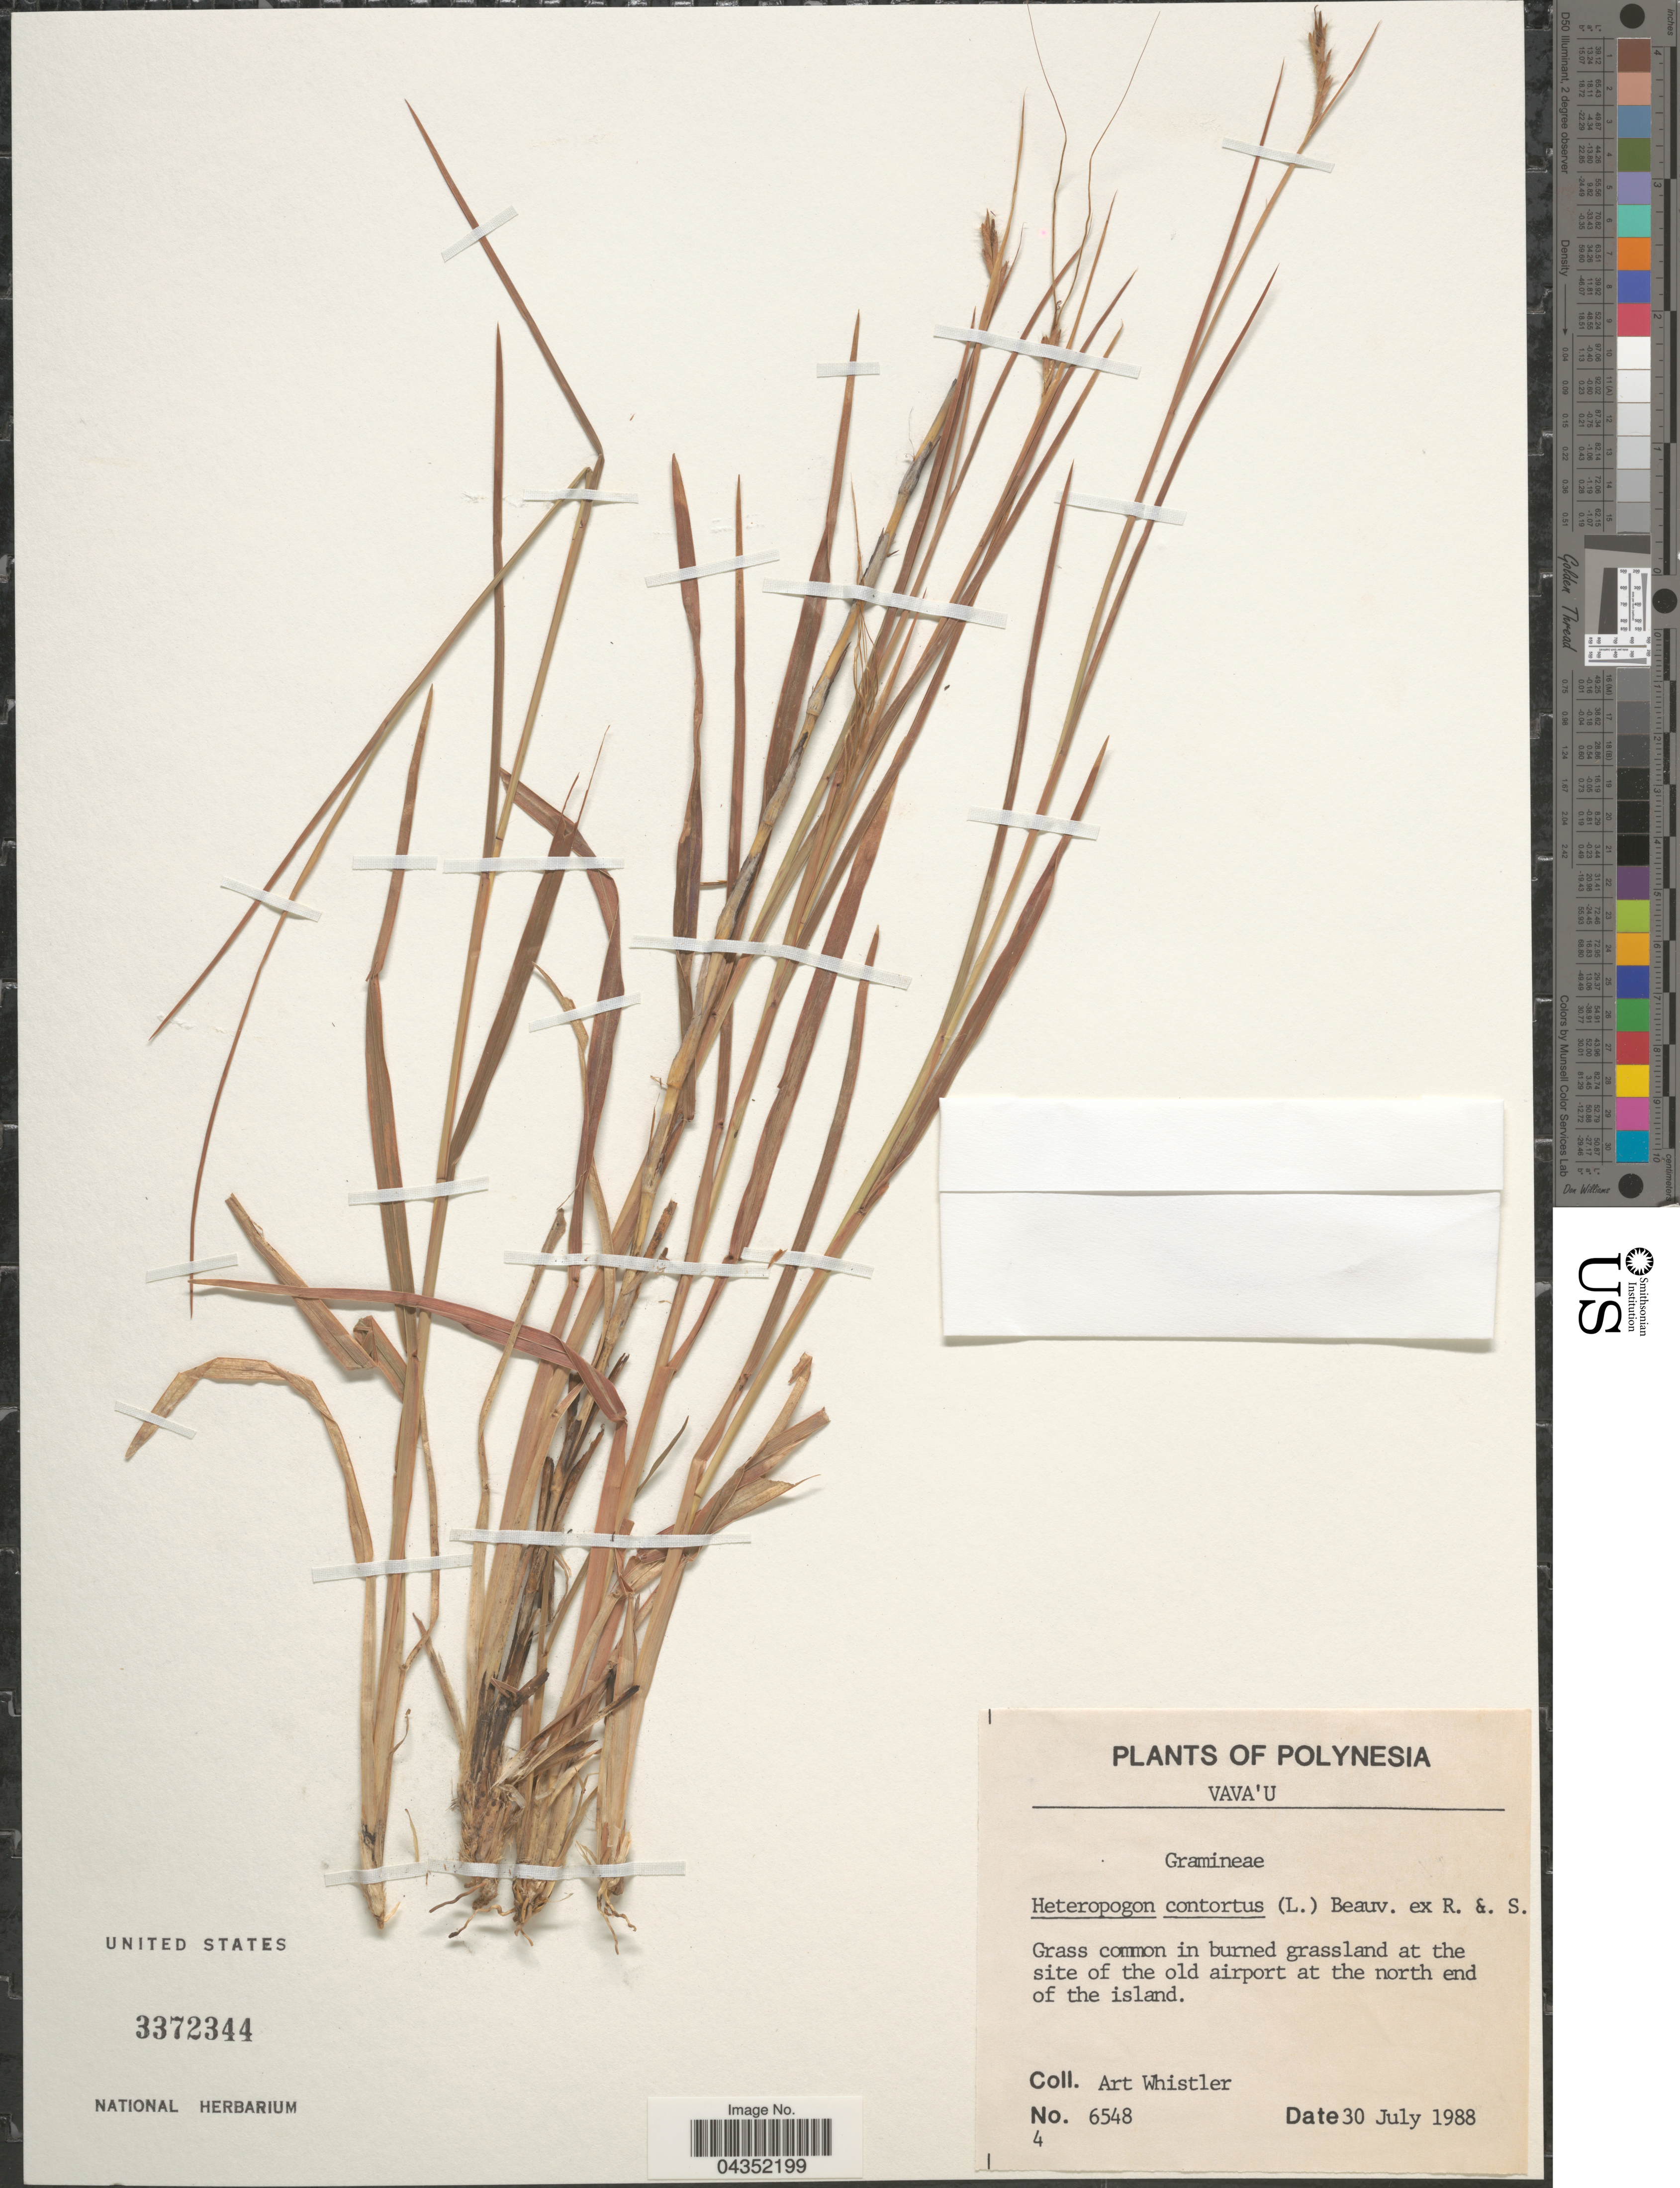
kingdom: Plantae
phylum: Tracheophyta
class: Liliopsida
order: Poales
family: Poaceae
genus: Heteropogon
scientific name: Heteropogon contortus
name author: (L.) P. Beauv. ex Roem. & Schult.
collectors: A. Whistler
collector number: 6548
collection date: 1988-07-30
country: Tonga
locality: Polynesia [unsure placement]. Vava'u. At the site of the old airport at the north end of the island.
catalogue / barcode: US 3372344